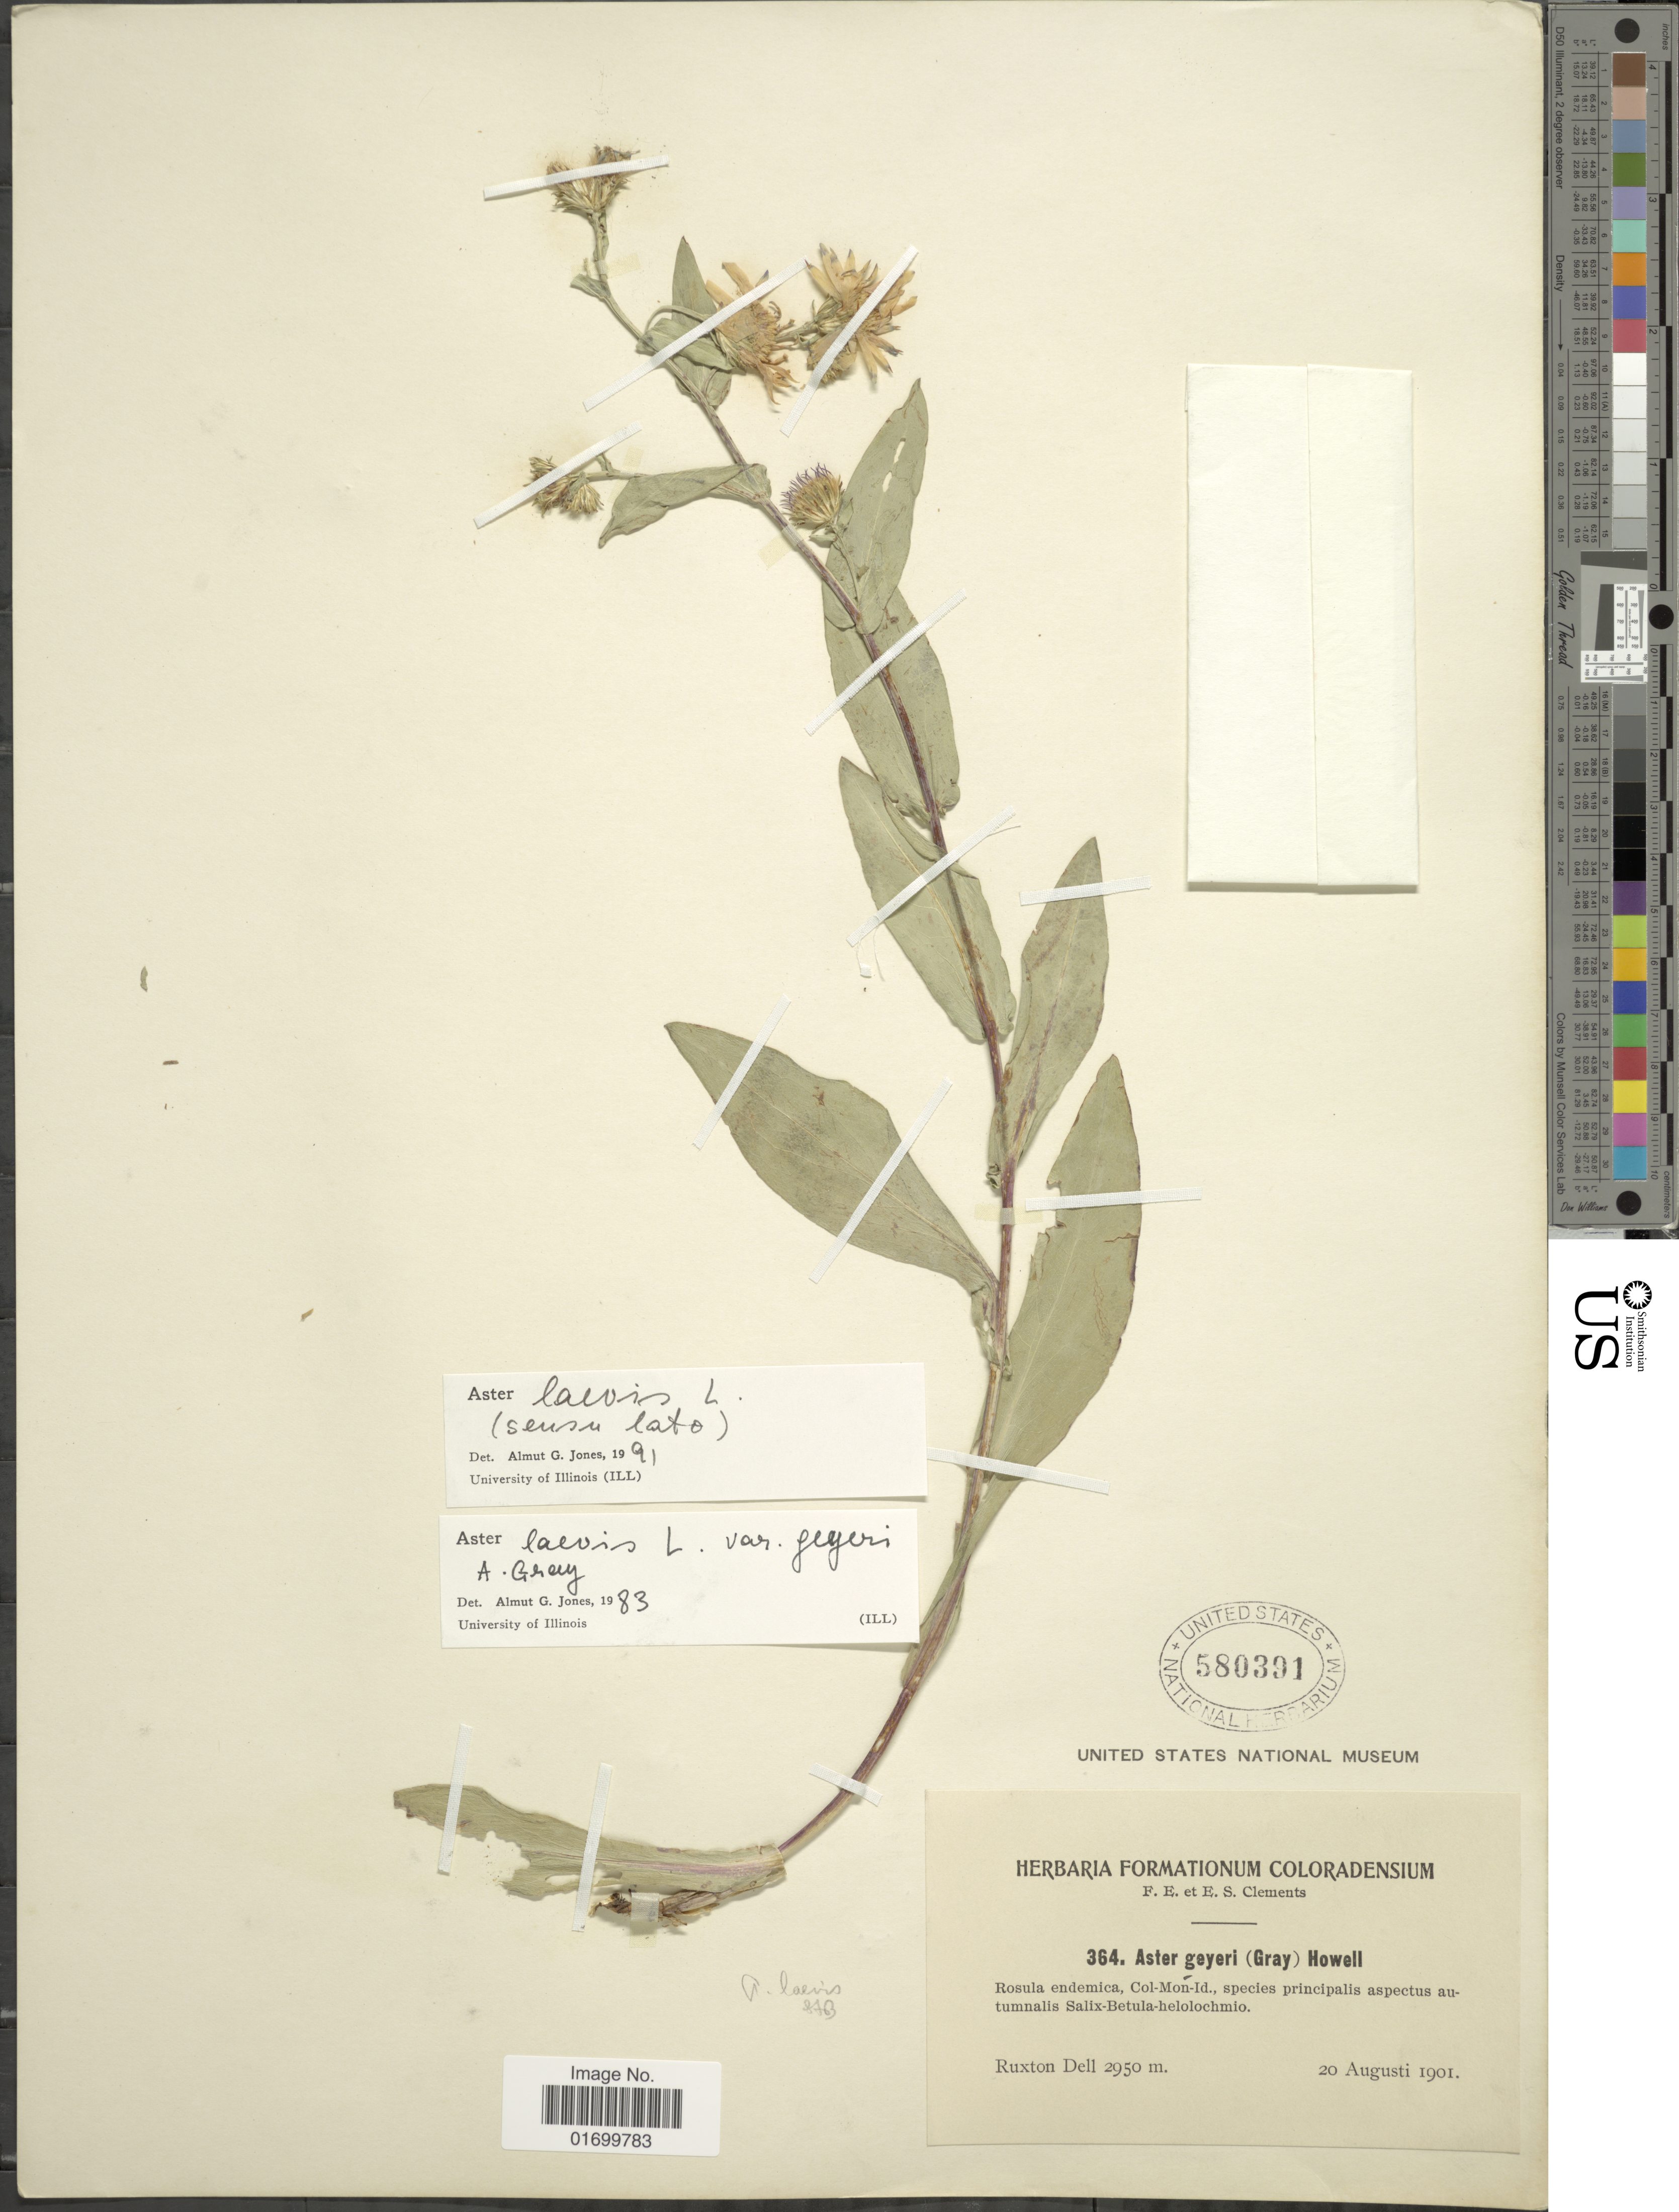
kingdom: Plantae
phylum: Tracheophyta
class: Magnoliopsida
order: Asterales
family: Asteraceae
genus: Symphyotrichum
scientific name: Symphyotrichum laeve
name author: (L.) Á. Löve & D. Löve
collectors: F. E. Clements & E. S. Clements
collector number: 364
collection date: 1901-08-20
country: United States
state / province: Colorado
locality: Ruxton Dell.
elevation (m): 2950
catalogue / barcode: US 580391